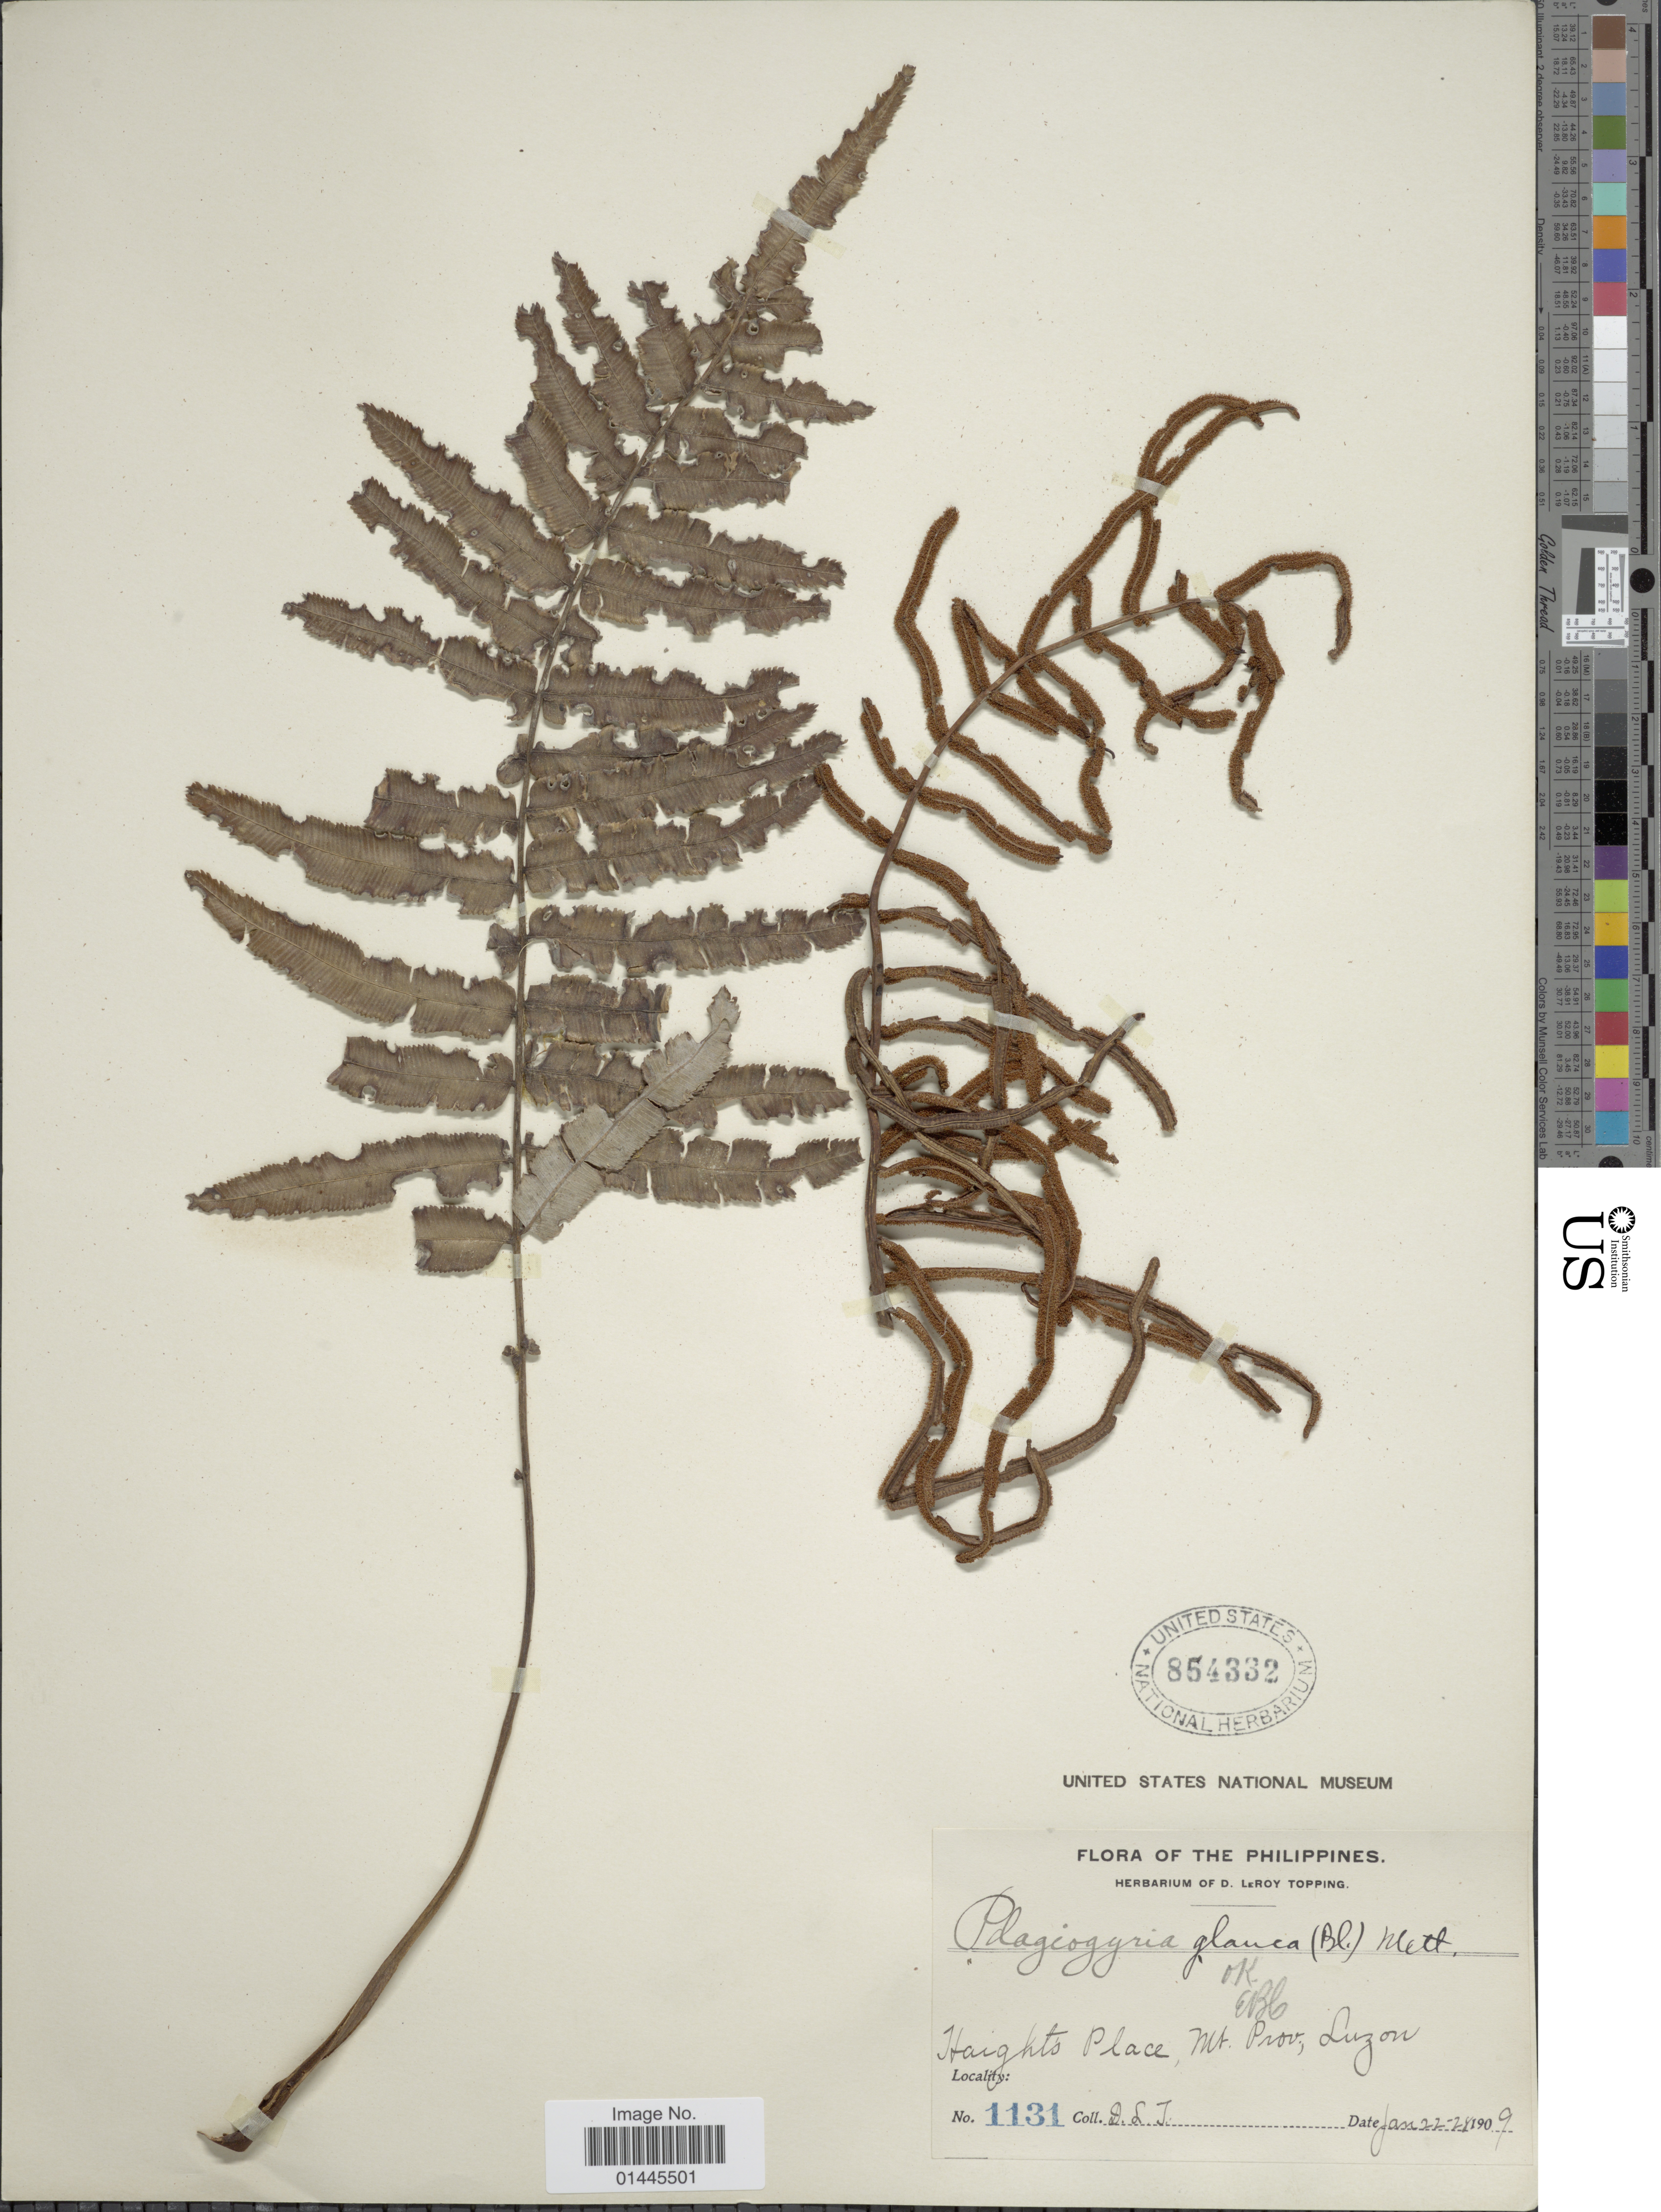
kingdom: Plantae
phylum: Tracheophyta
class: Polypodiopsida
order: Cyatheales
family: Plagiogyriaceae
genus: Plagiogyria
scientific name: Plagiogyria glauca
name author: (Blume) Mett.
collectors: D. L. Topping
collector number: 1131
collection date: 1909-01-22/1909-01-28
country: Philippines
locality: Haights Place, Mt. Prov. Luzon.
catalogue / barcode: US 854332